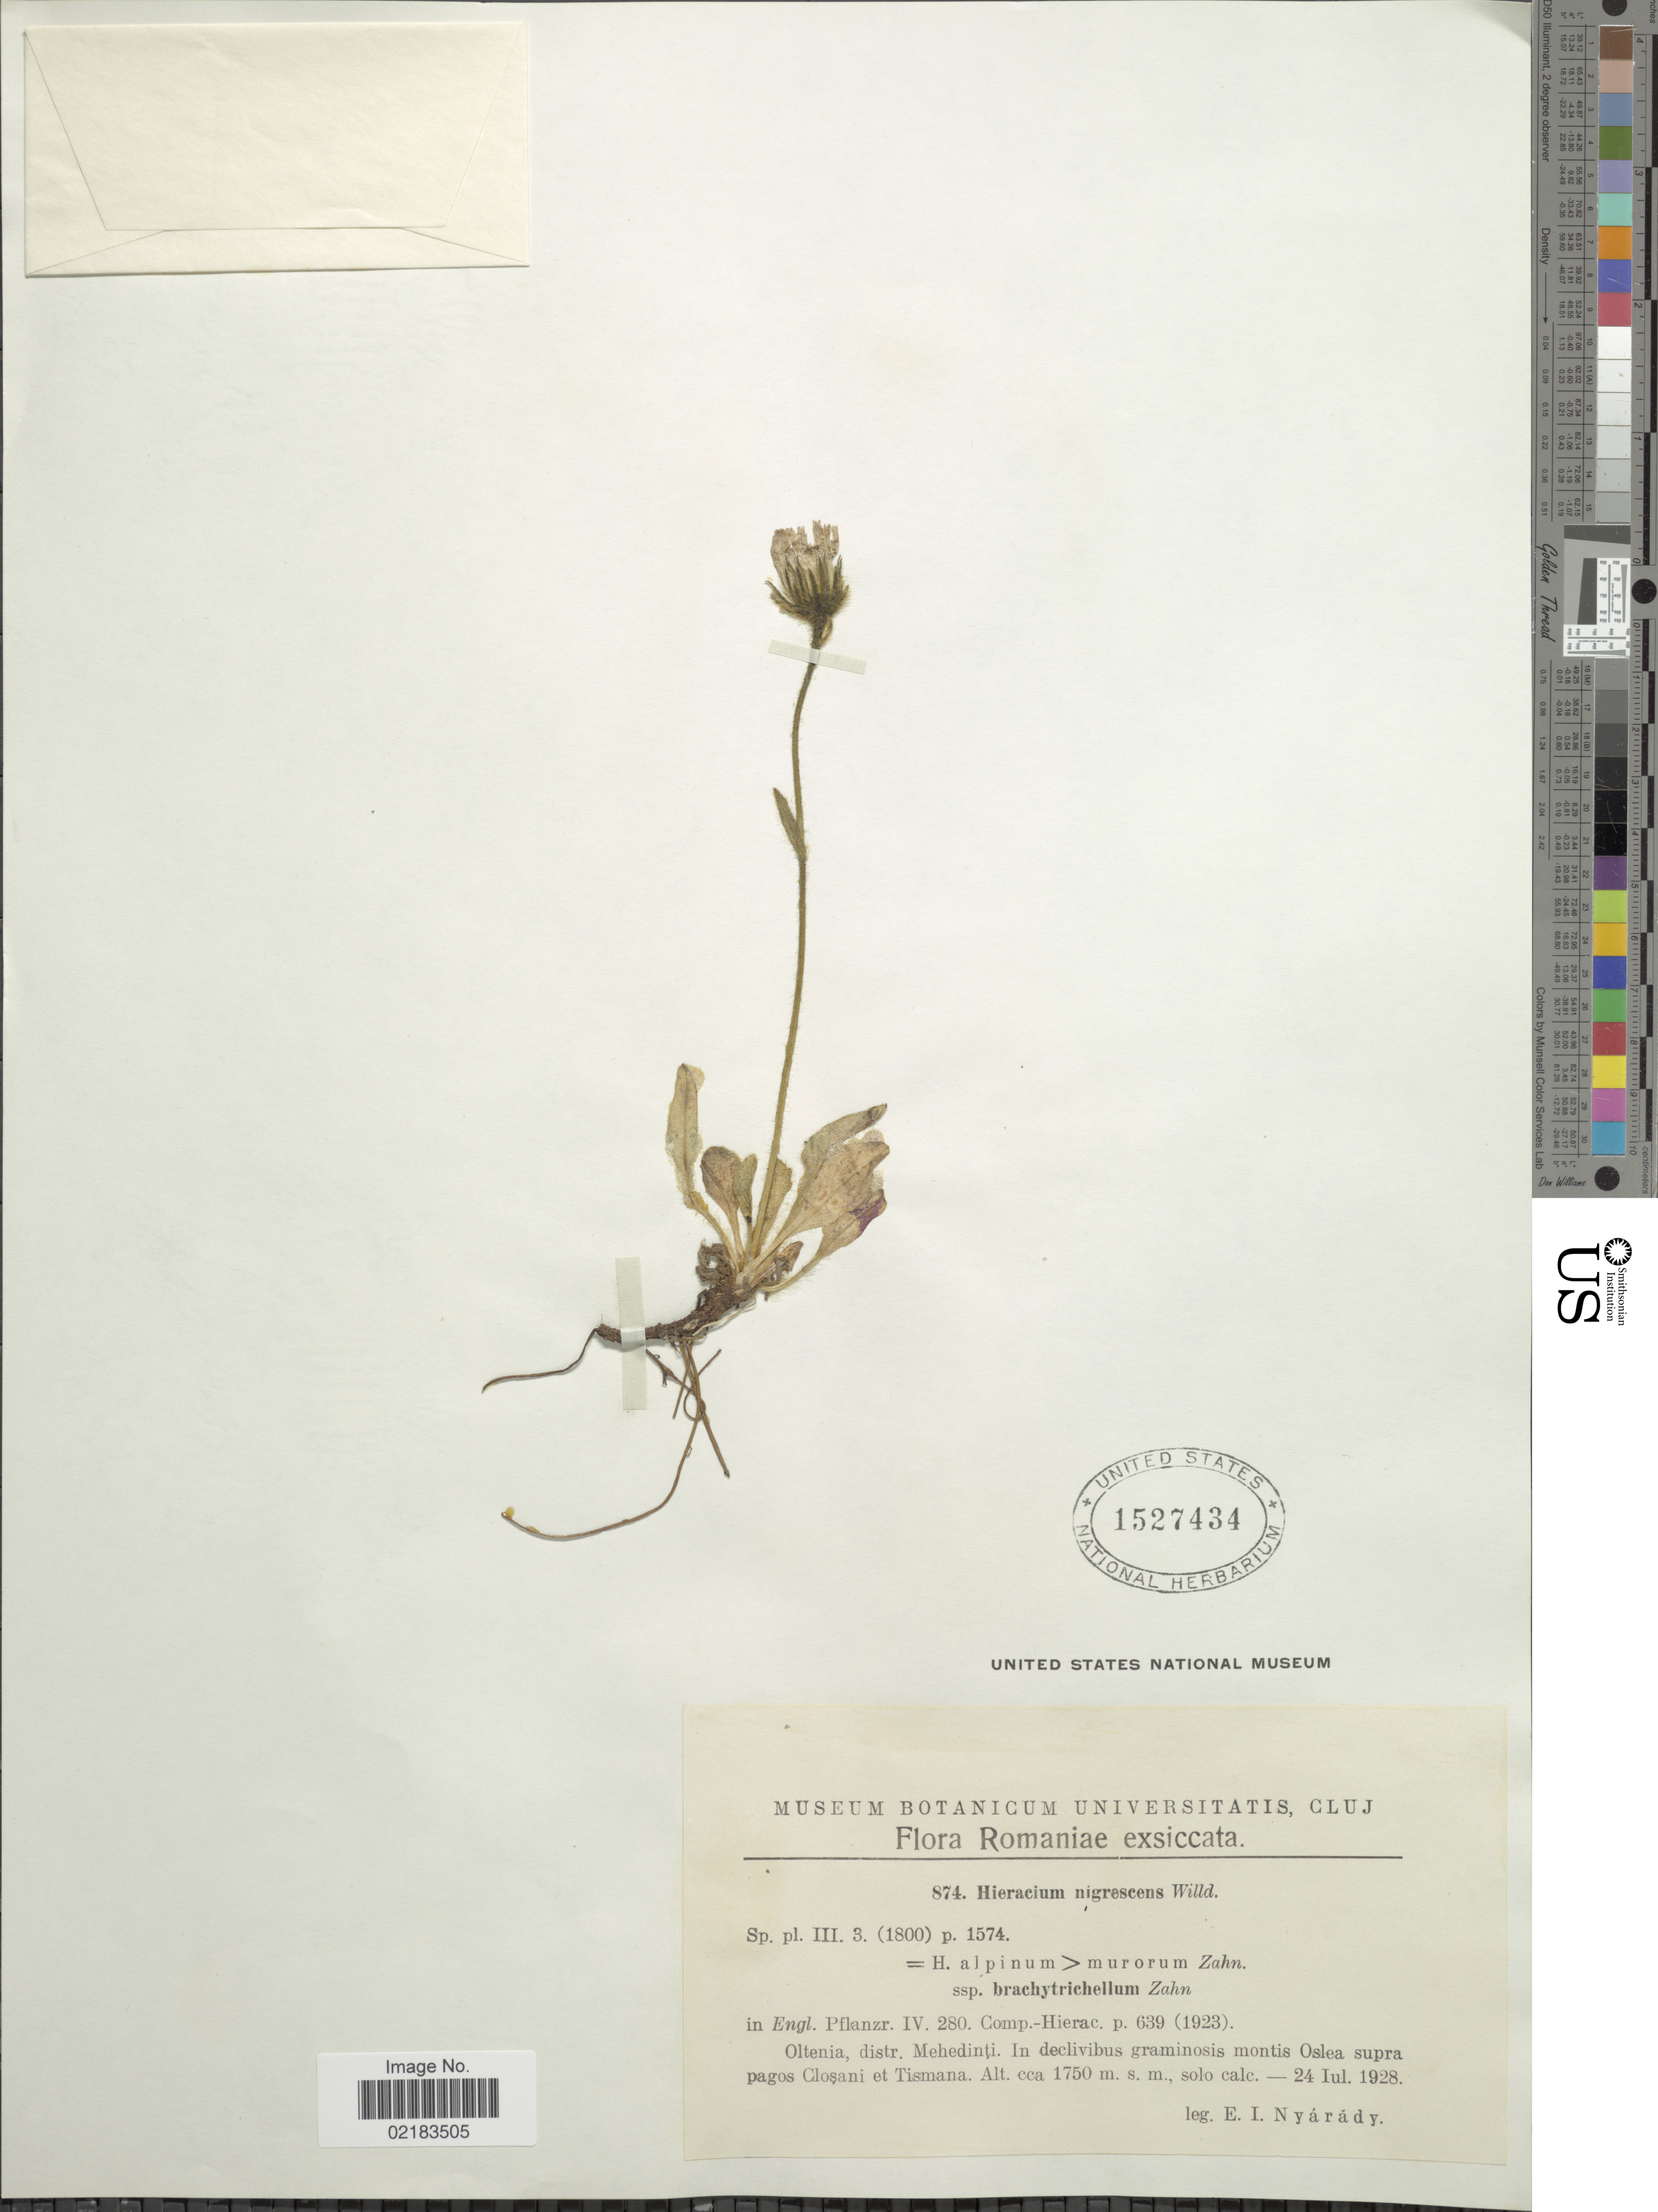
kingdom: Plantae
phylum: Tracheophyta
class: Magnoliopsida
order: Asterales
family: Asteraceae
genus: Hieracium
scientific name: Hieracium nigrescens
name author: Willd.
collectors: E. Nyárády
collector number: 874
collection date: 1928-07-24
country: Romania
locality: Oltenia, distr. Mehedinti, in declivibus graminosis montis Oslea supra pagos Cloşani et Tismana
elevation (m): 1750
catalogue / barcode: US 1527434